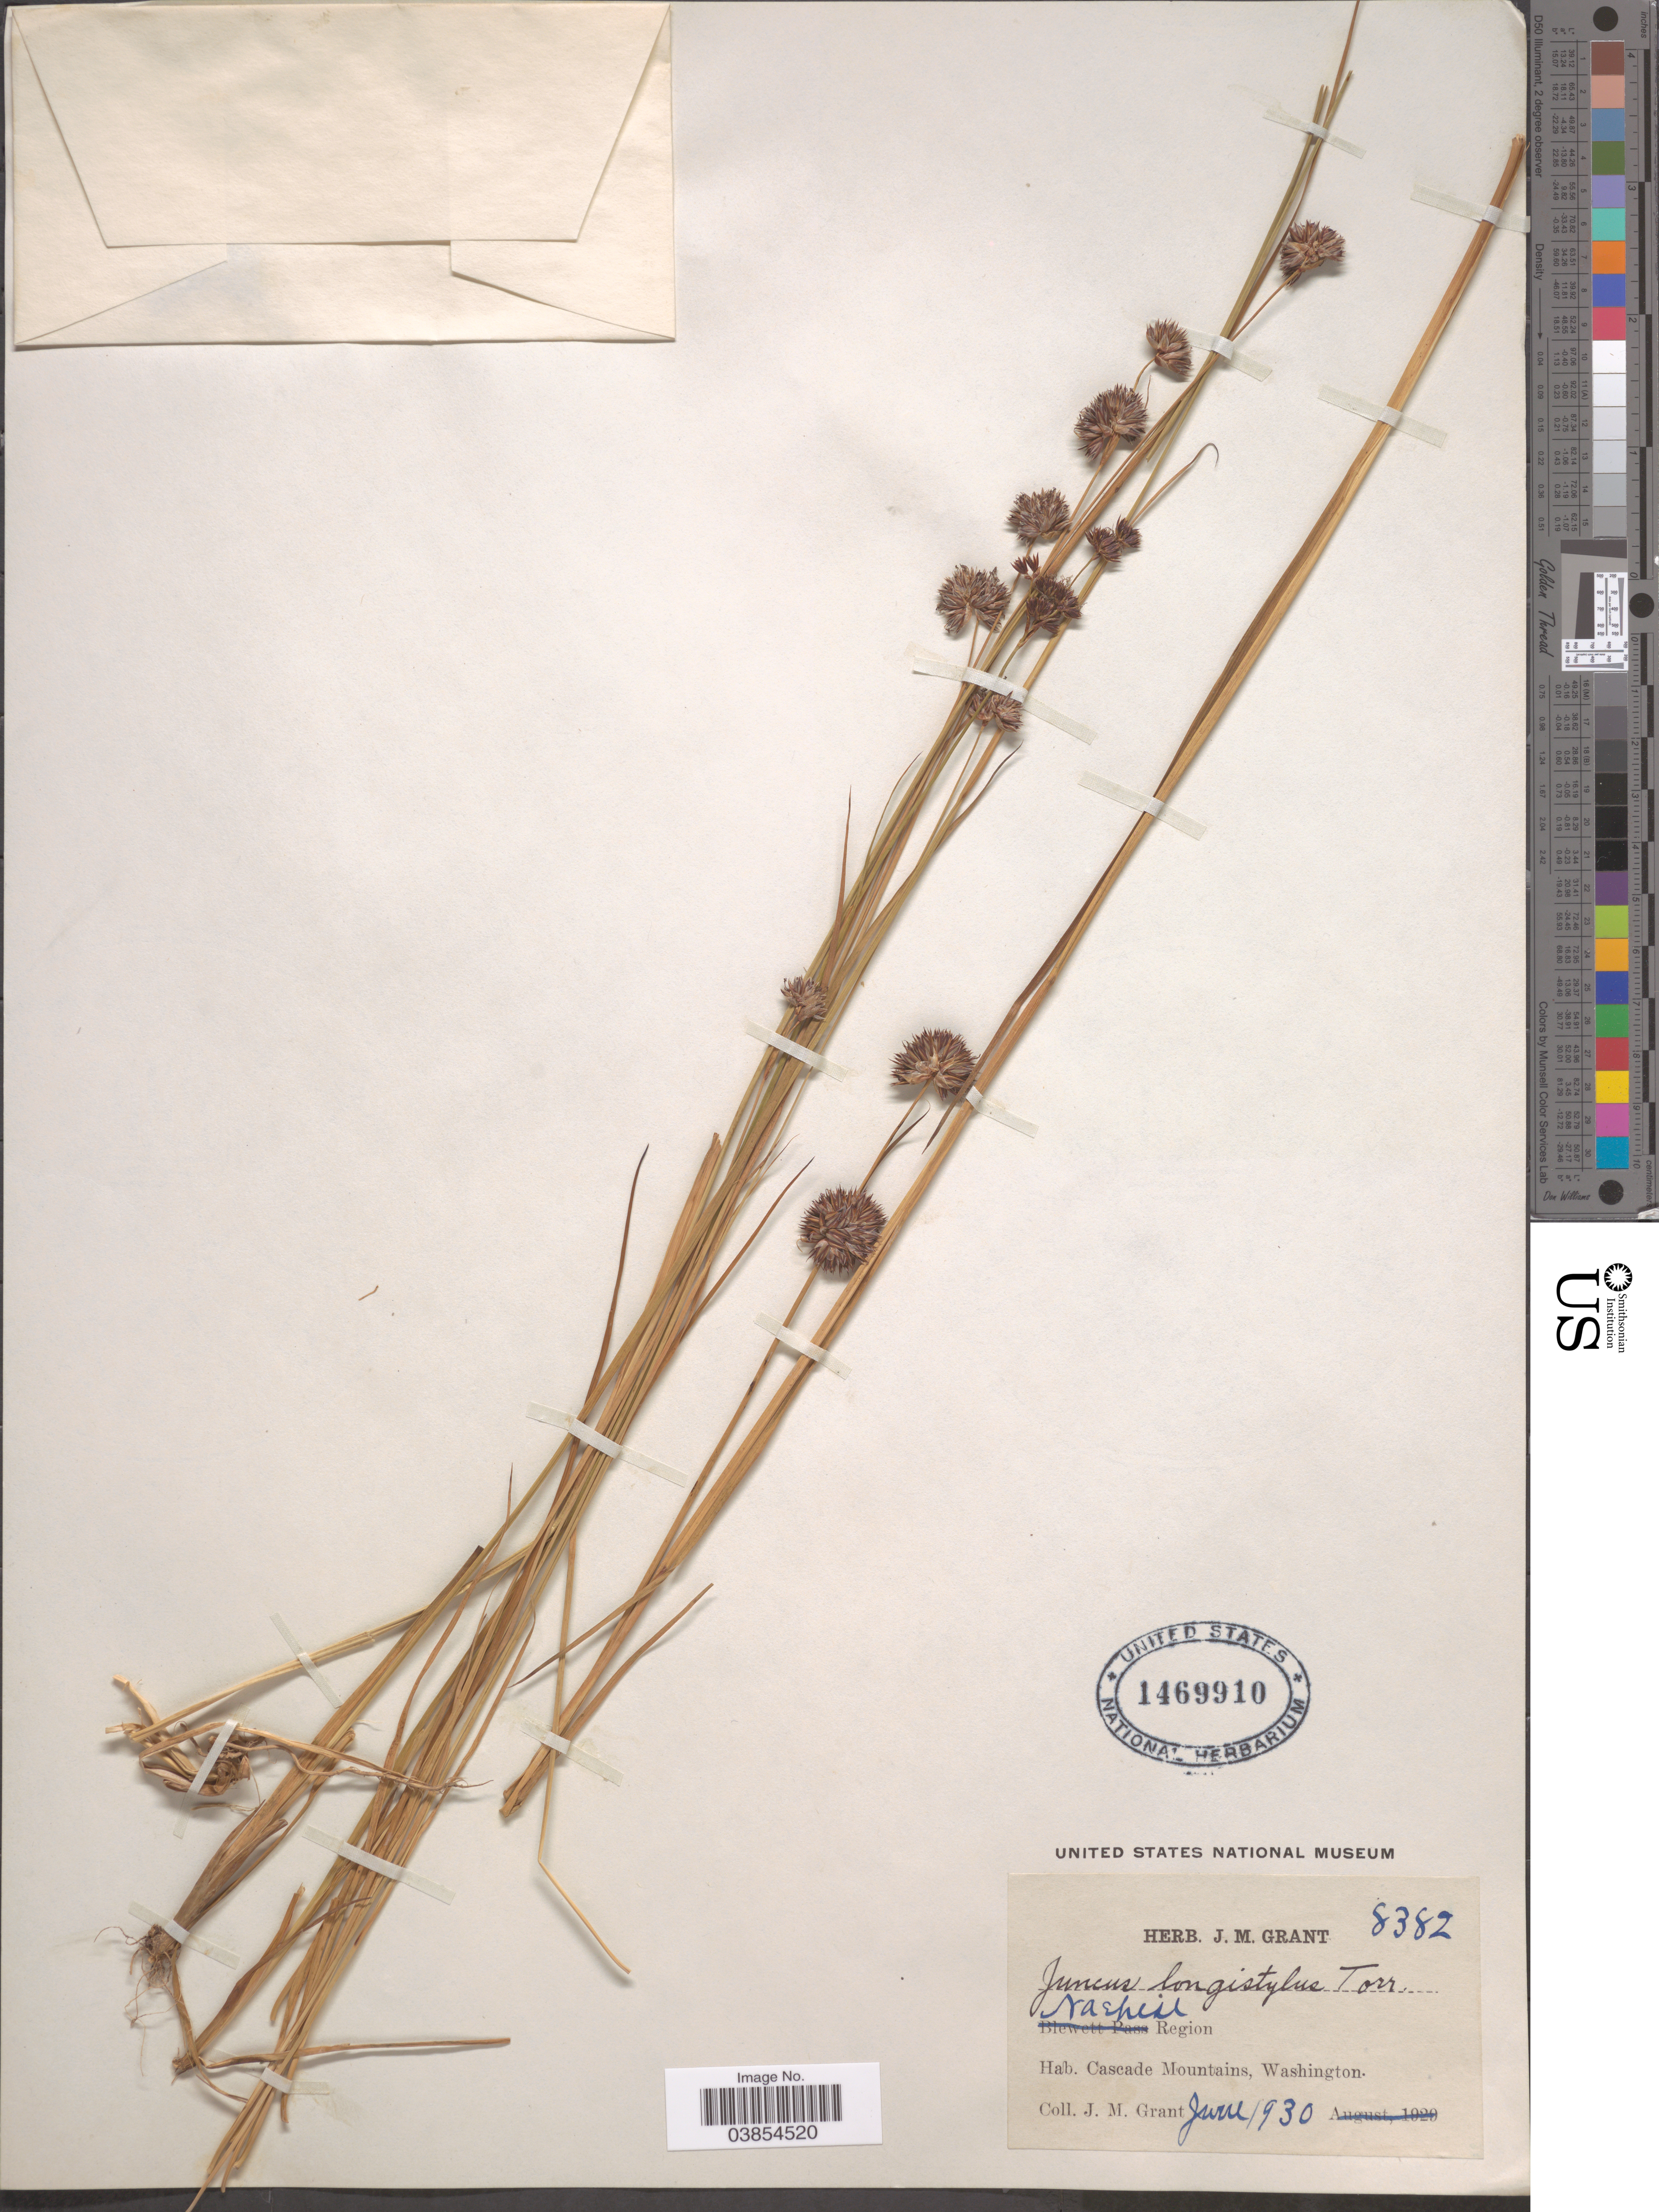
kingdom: Plantae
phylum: Tracheophyta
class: Liliopsida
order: Poales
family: Juncaceae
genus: Juncus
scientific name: Juncus longistylis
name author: Torr.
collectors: J. M. Grant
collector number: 8382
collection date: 1930-06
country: United States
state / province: Washington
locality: Naces Region. Cascade Mountains.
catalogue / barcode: US 1469910